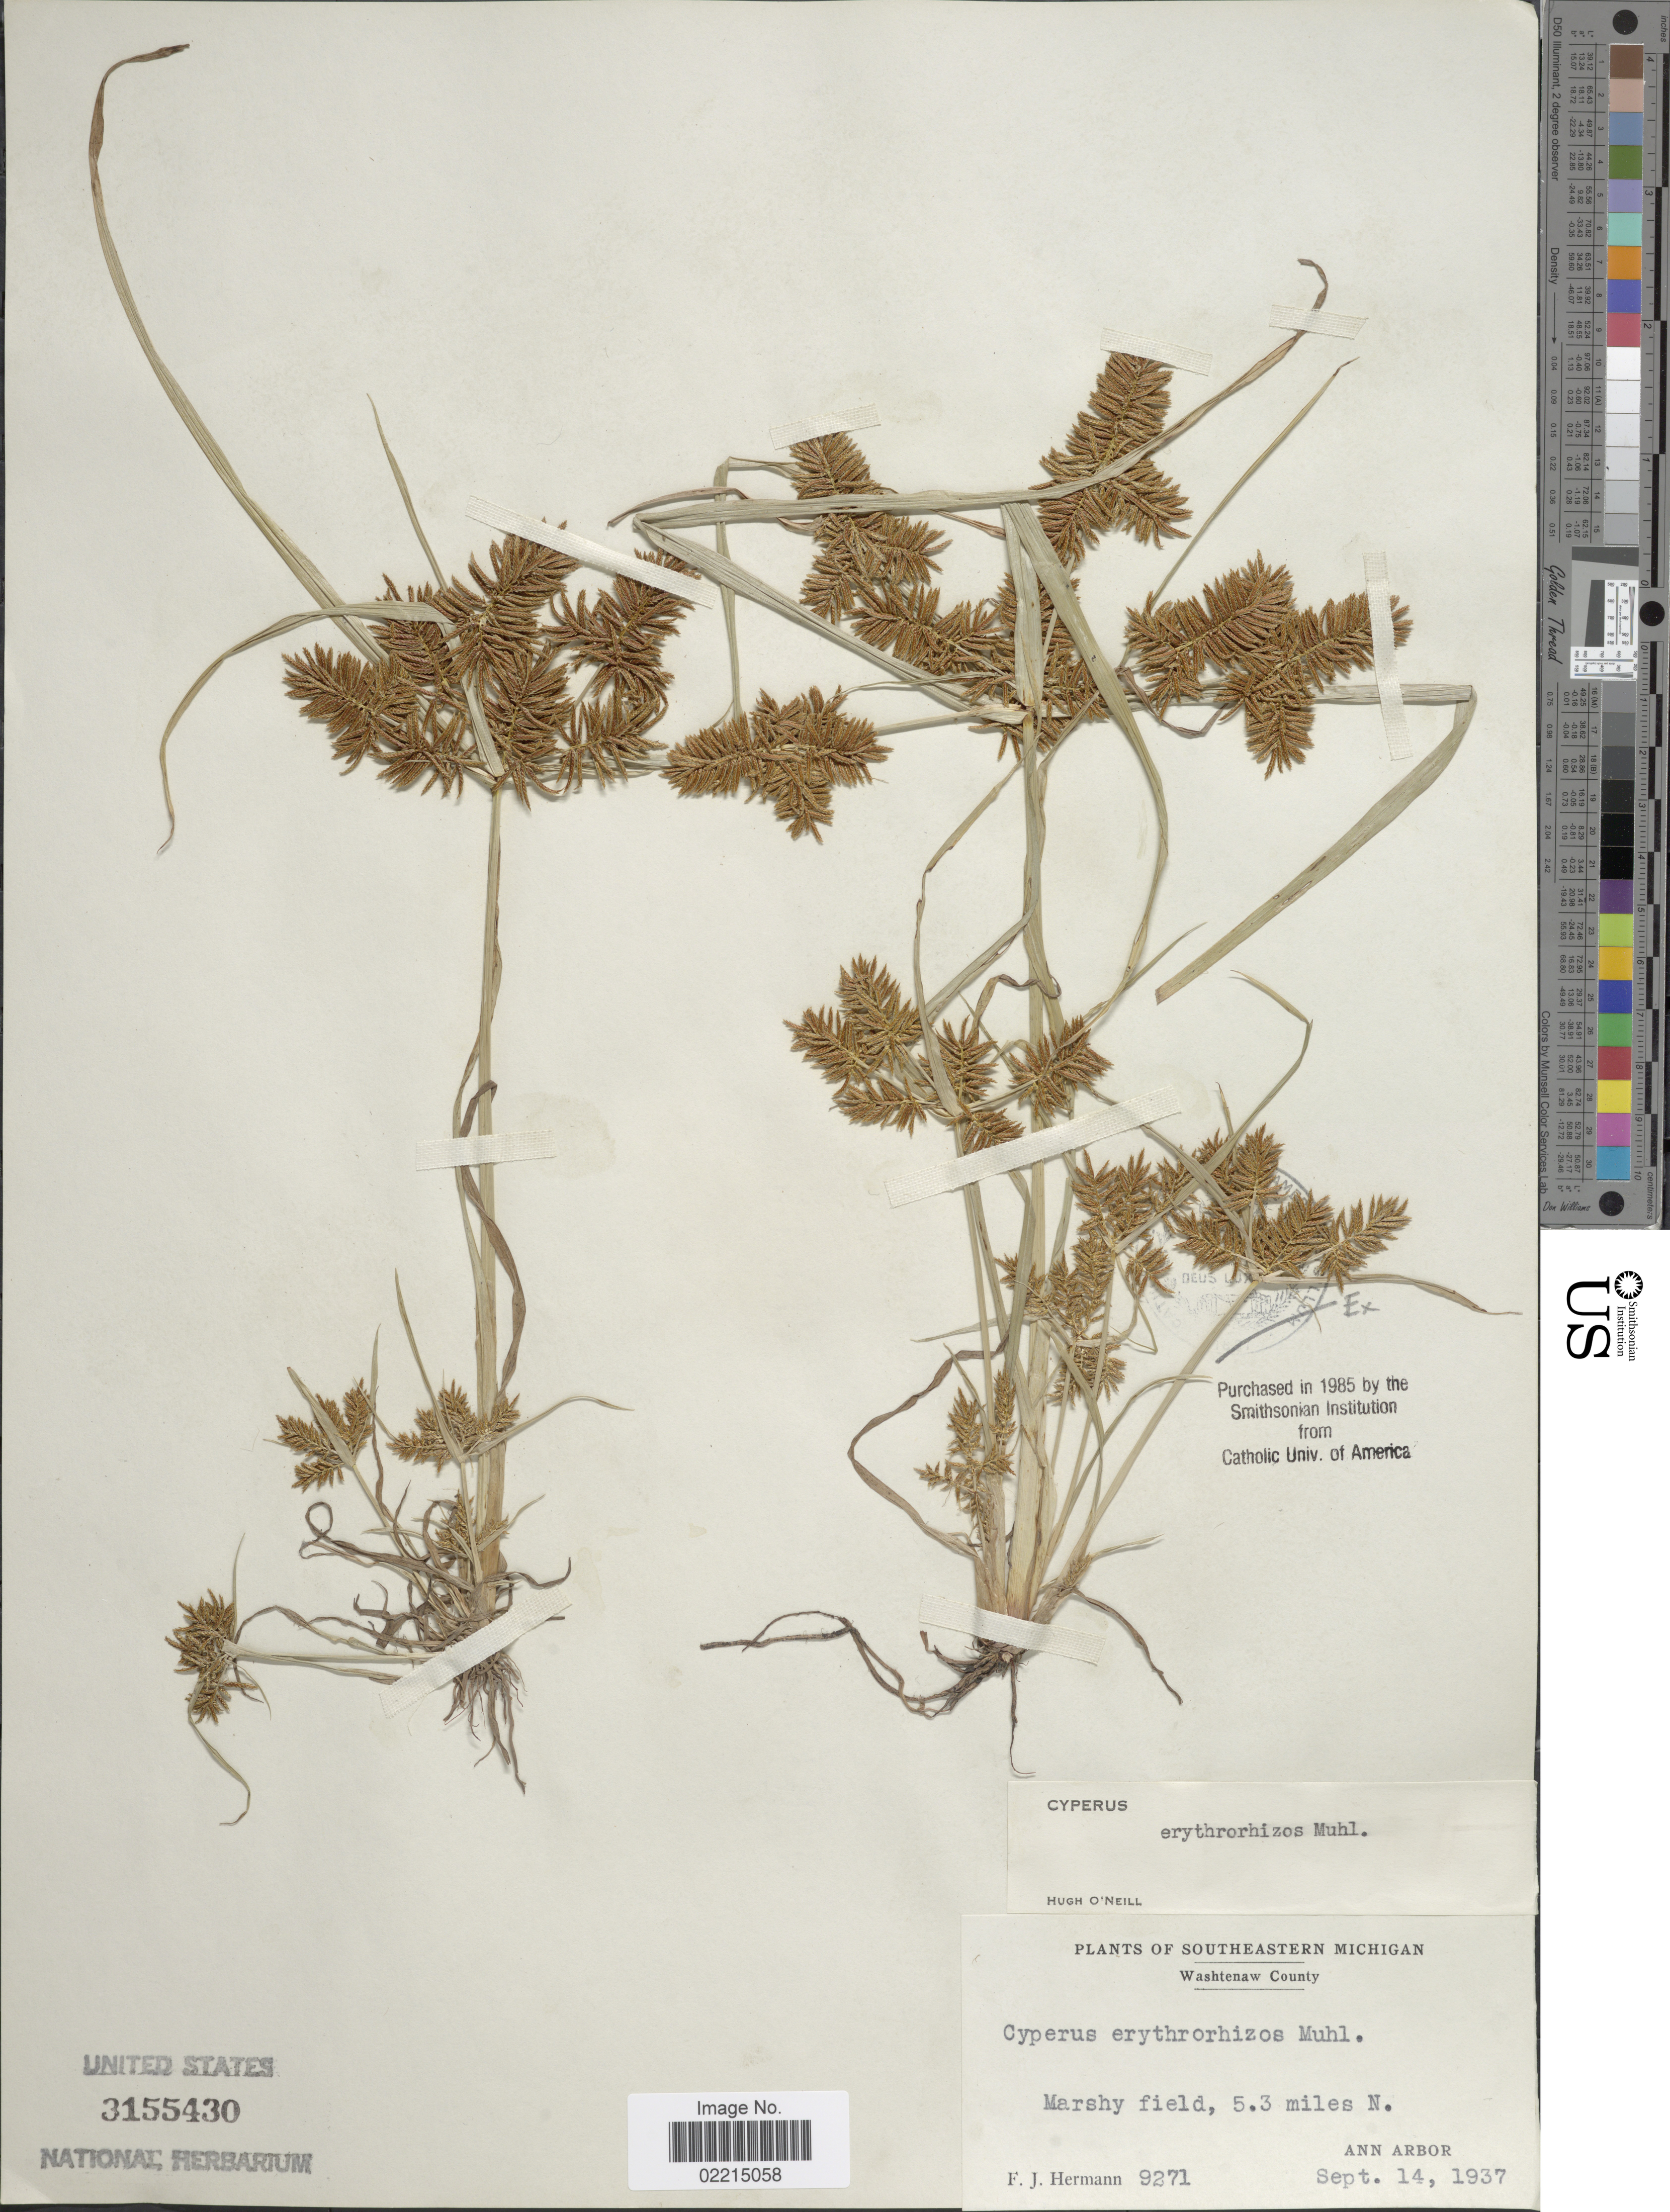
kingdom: Plantae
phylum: Tracheophyta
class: Liliopsida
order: Poales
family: Cyperaceae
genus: Cyperus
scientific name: Cyperus erythrorhizos Muhl.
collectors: F. J. Hermann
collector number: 9271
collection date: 1937-09-14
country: United States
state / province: Michigan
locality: Southeastern Michigan. Washtenaw County. 5.3 miles N. Ann Arbor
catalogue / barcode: US 3155430